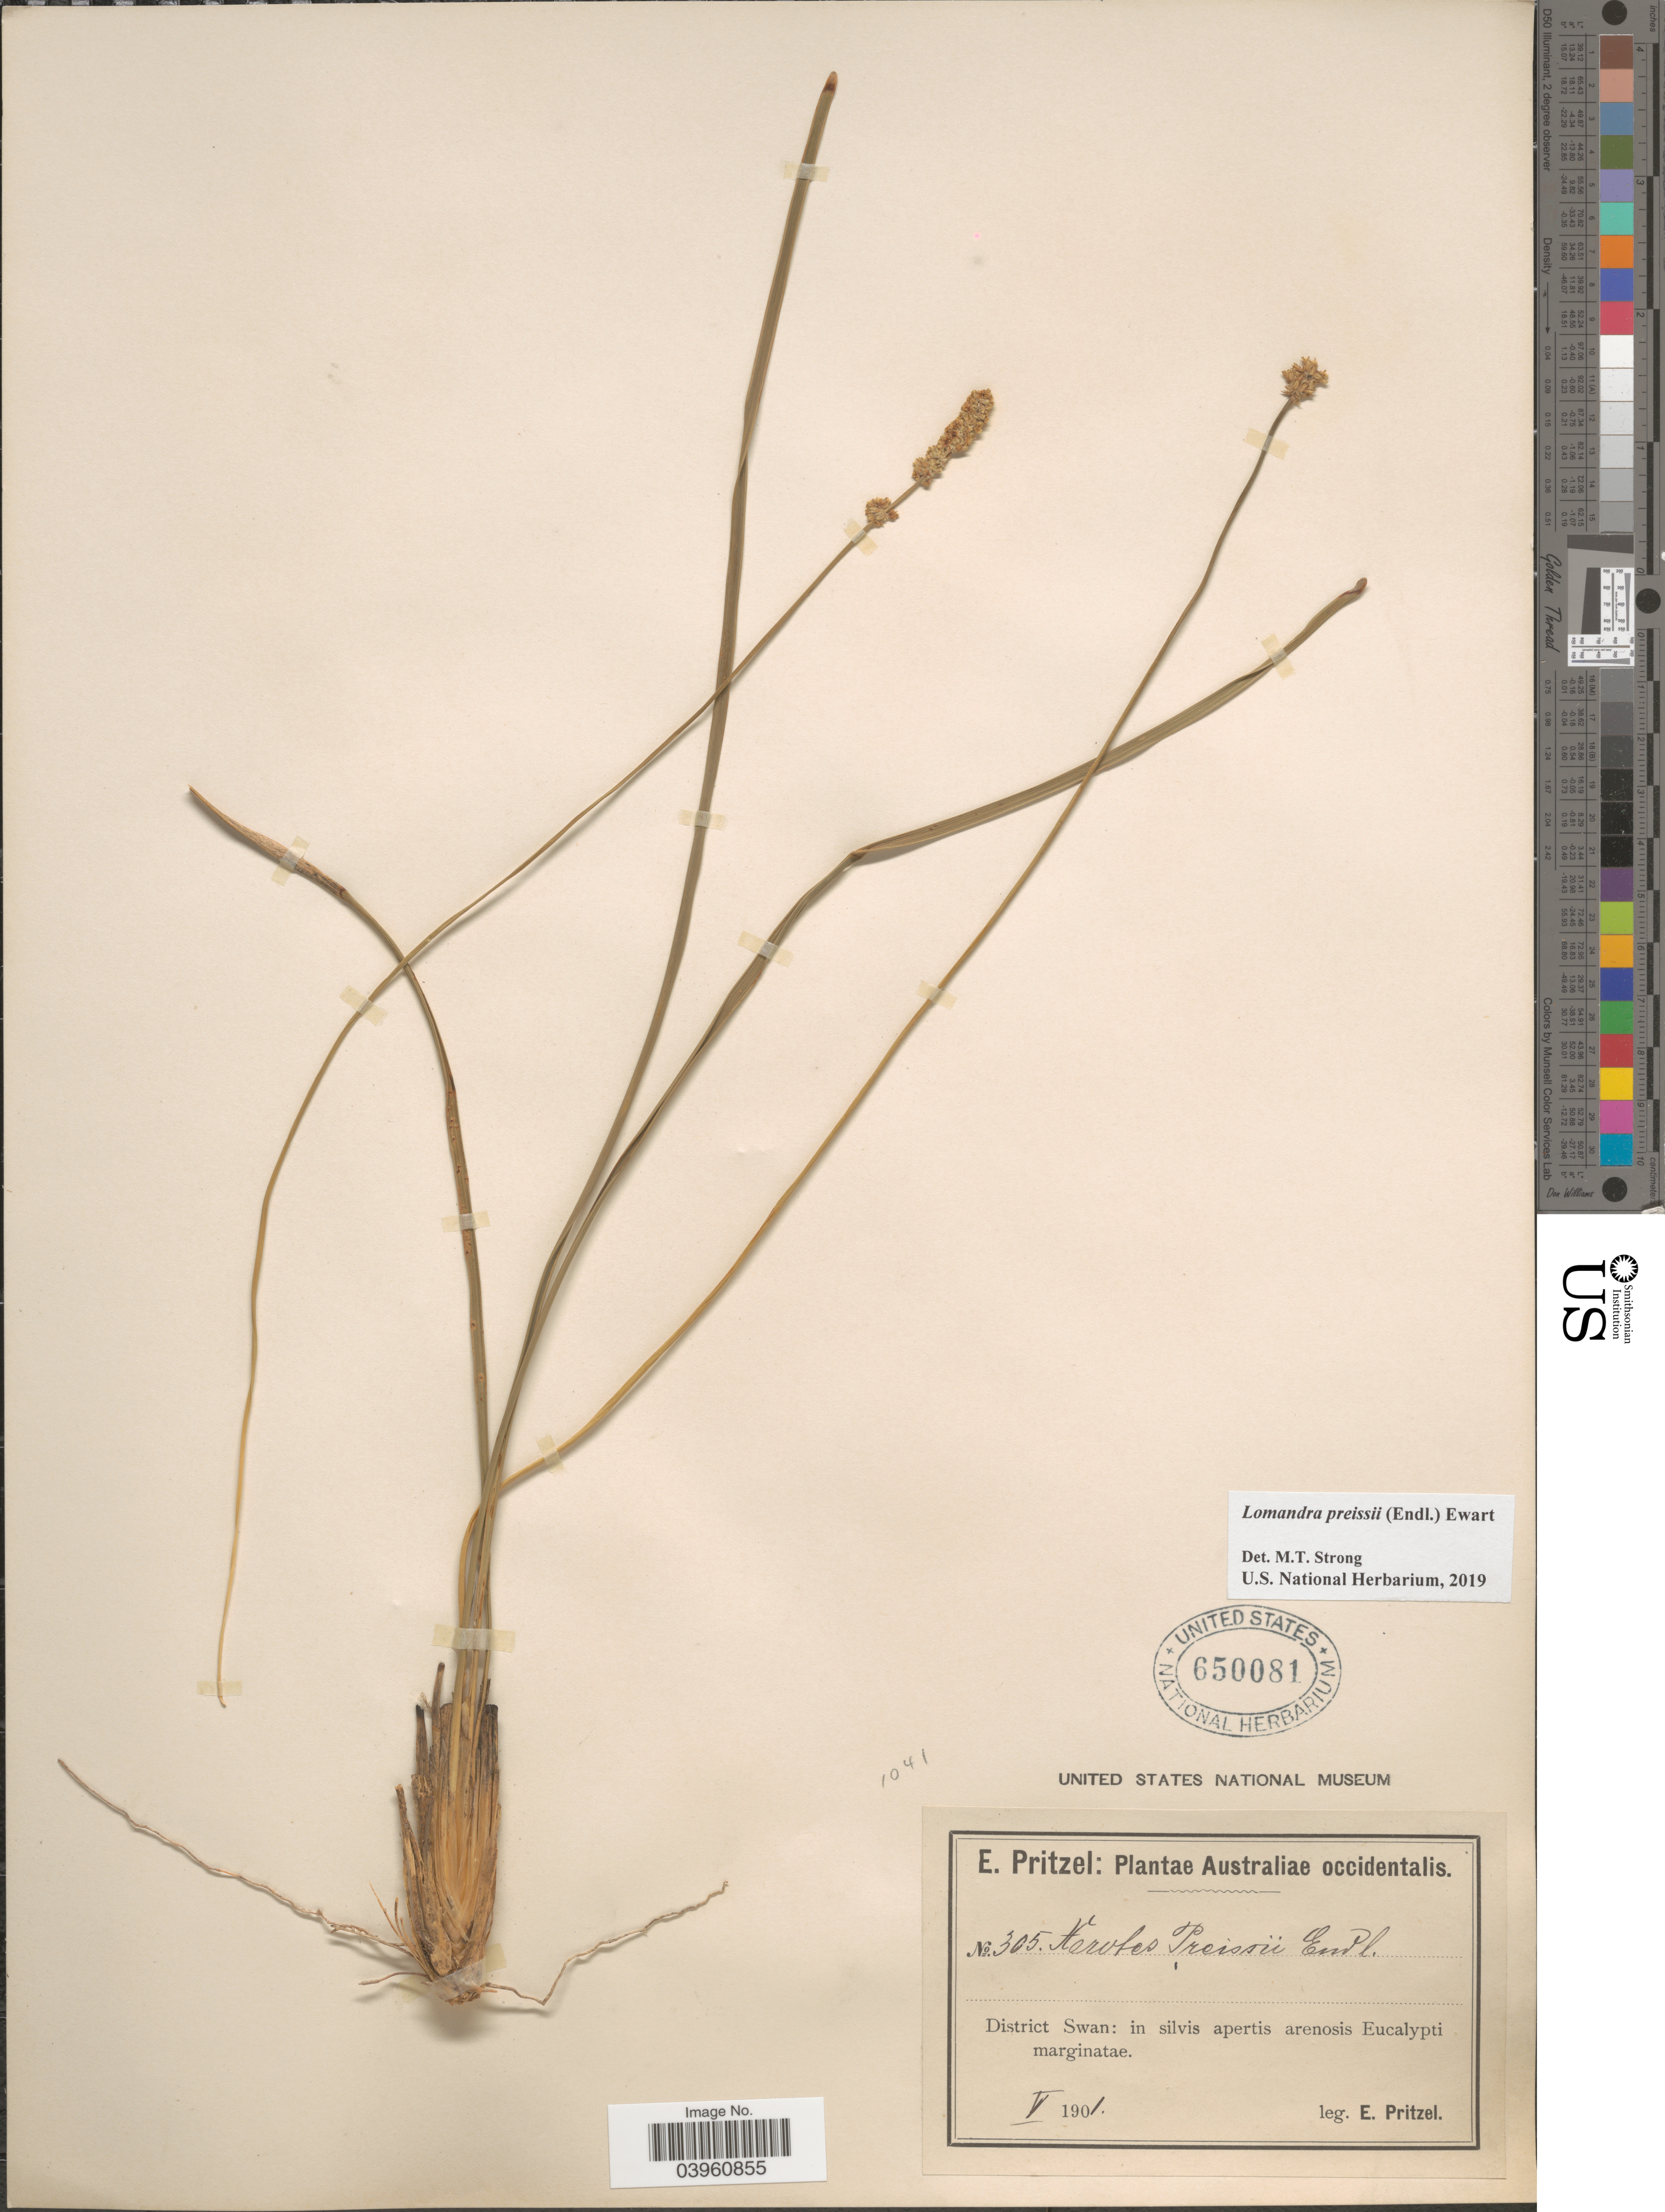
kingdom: Plantae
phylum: Tracheophyta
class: Liliopsida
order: Asparagales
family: Asparagaceae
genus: Lomandra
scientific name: Lomandra preissii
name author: (Endl.) Ewart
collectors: E. G. Pritzel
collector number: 305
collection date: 1901-05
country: Australia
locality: Australiae occidentalis. District Swan: in silvis apertis arenosis Eucalypti marginatae.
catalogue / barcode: US 650081